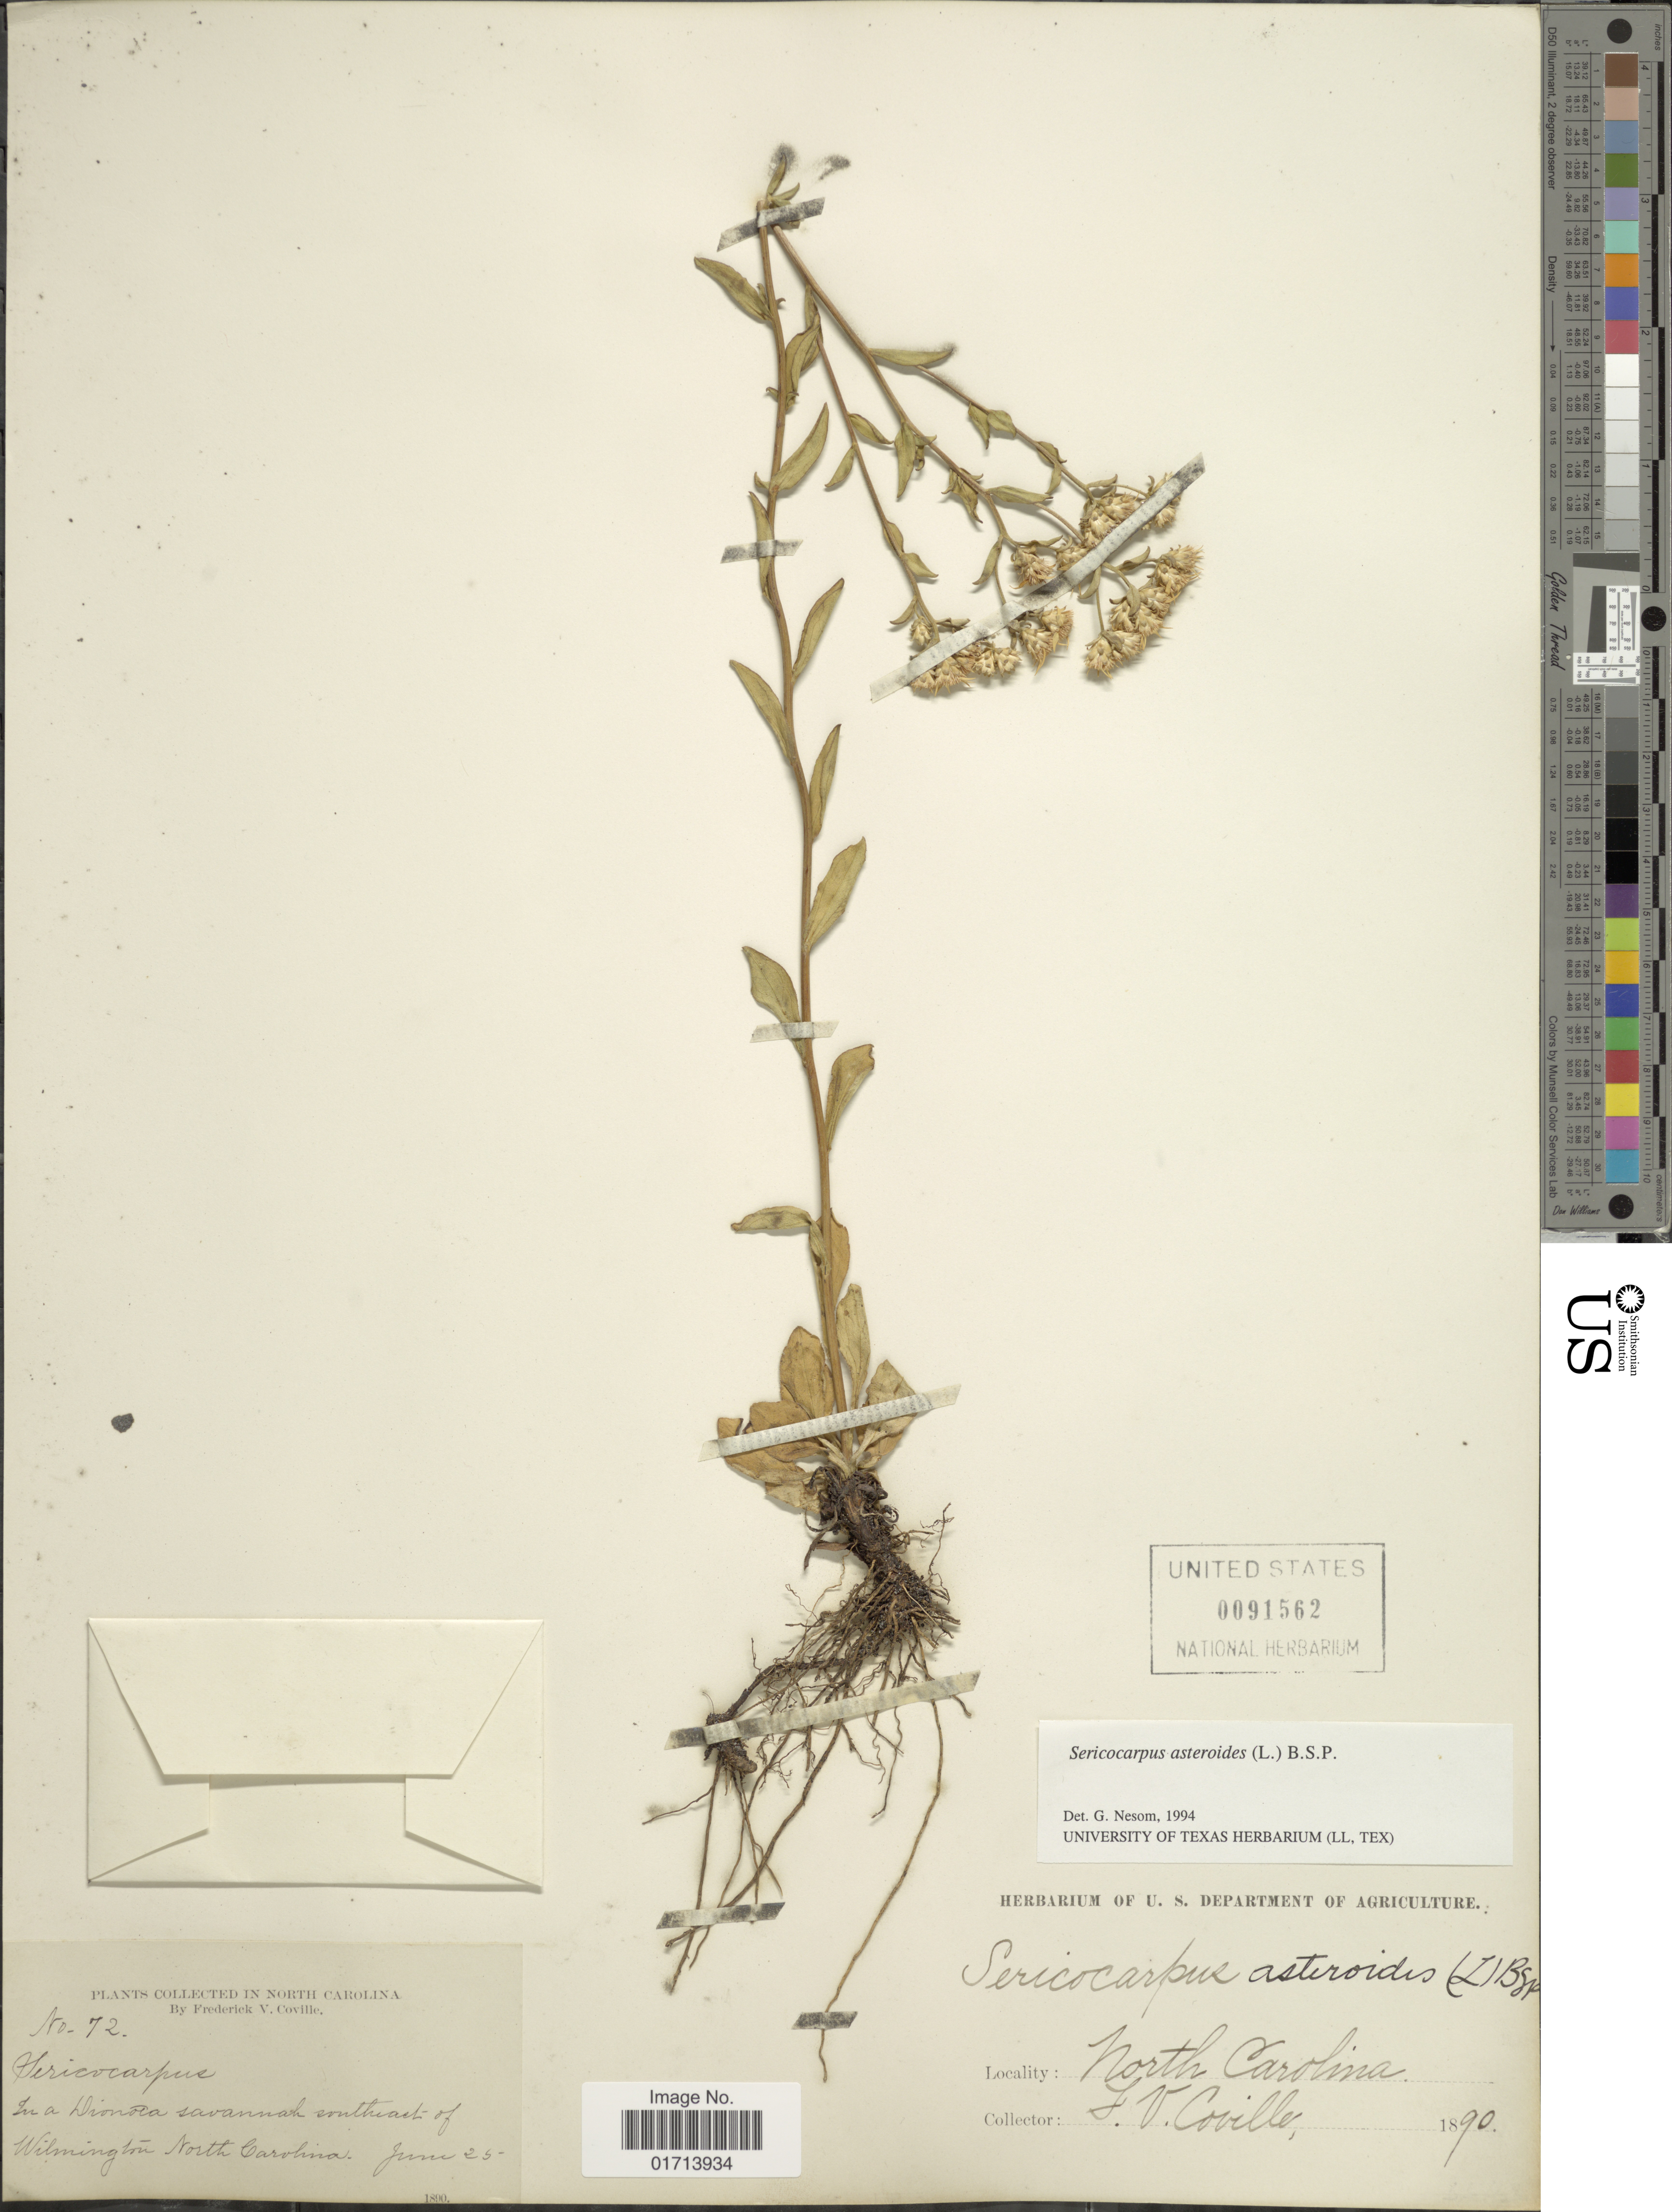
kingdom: Plantae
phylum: Tracheophyta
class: Magnoliopsida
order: Asterales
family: Asteraceae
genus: Sericocarpus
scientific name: Sericocarpus asteroides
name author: (L.) Britton, Stearns & Poggenb.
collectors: F. V. Coville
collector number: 72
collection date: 1890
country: United States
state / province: North Carolina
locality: Southeast of Wilmington North Carolina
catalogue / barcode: US 91562